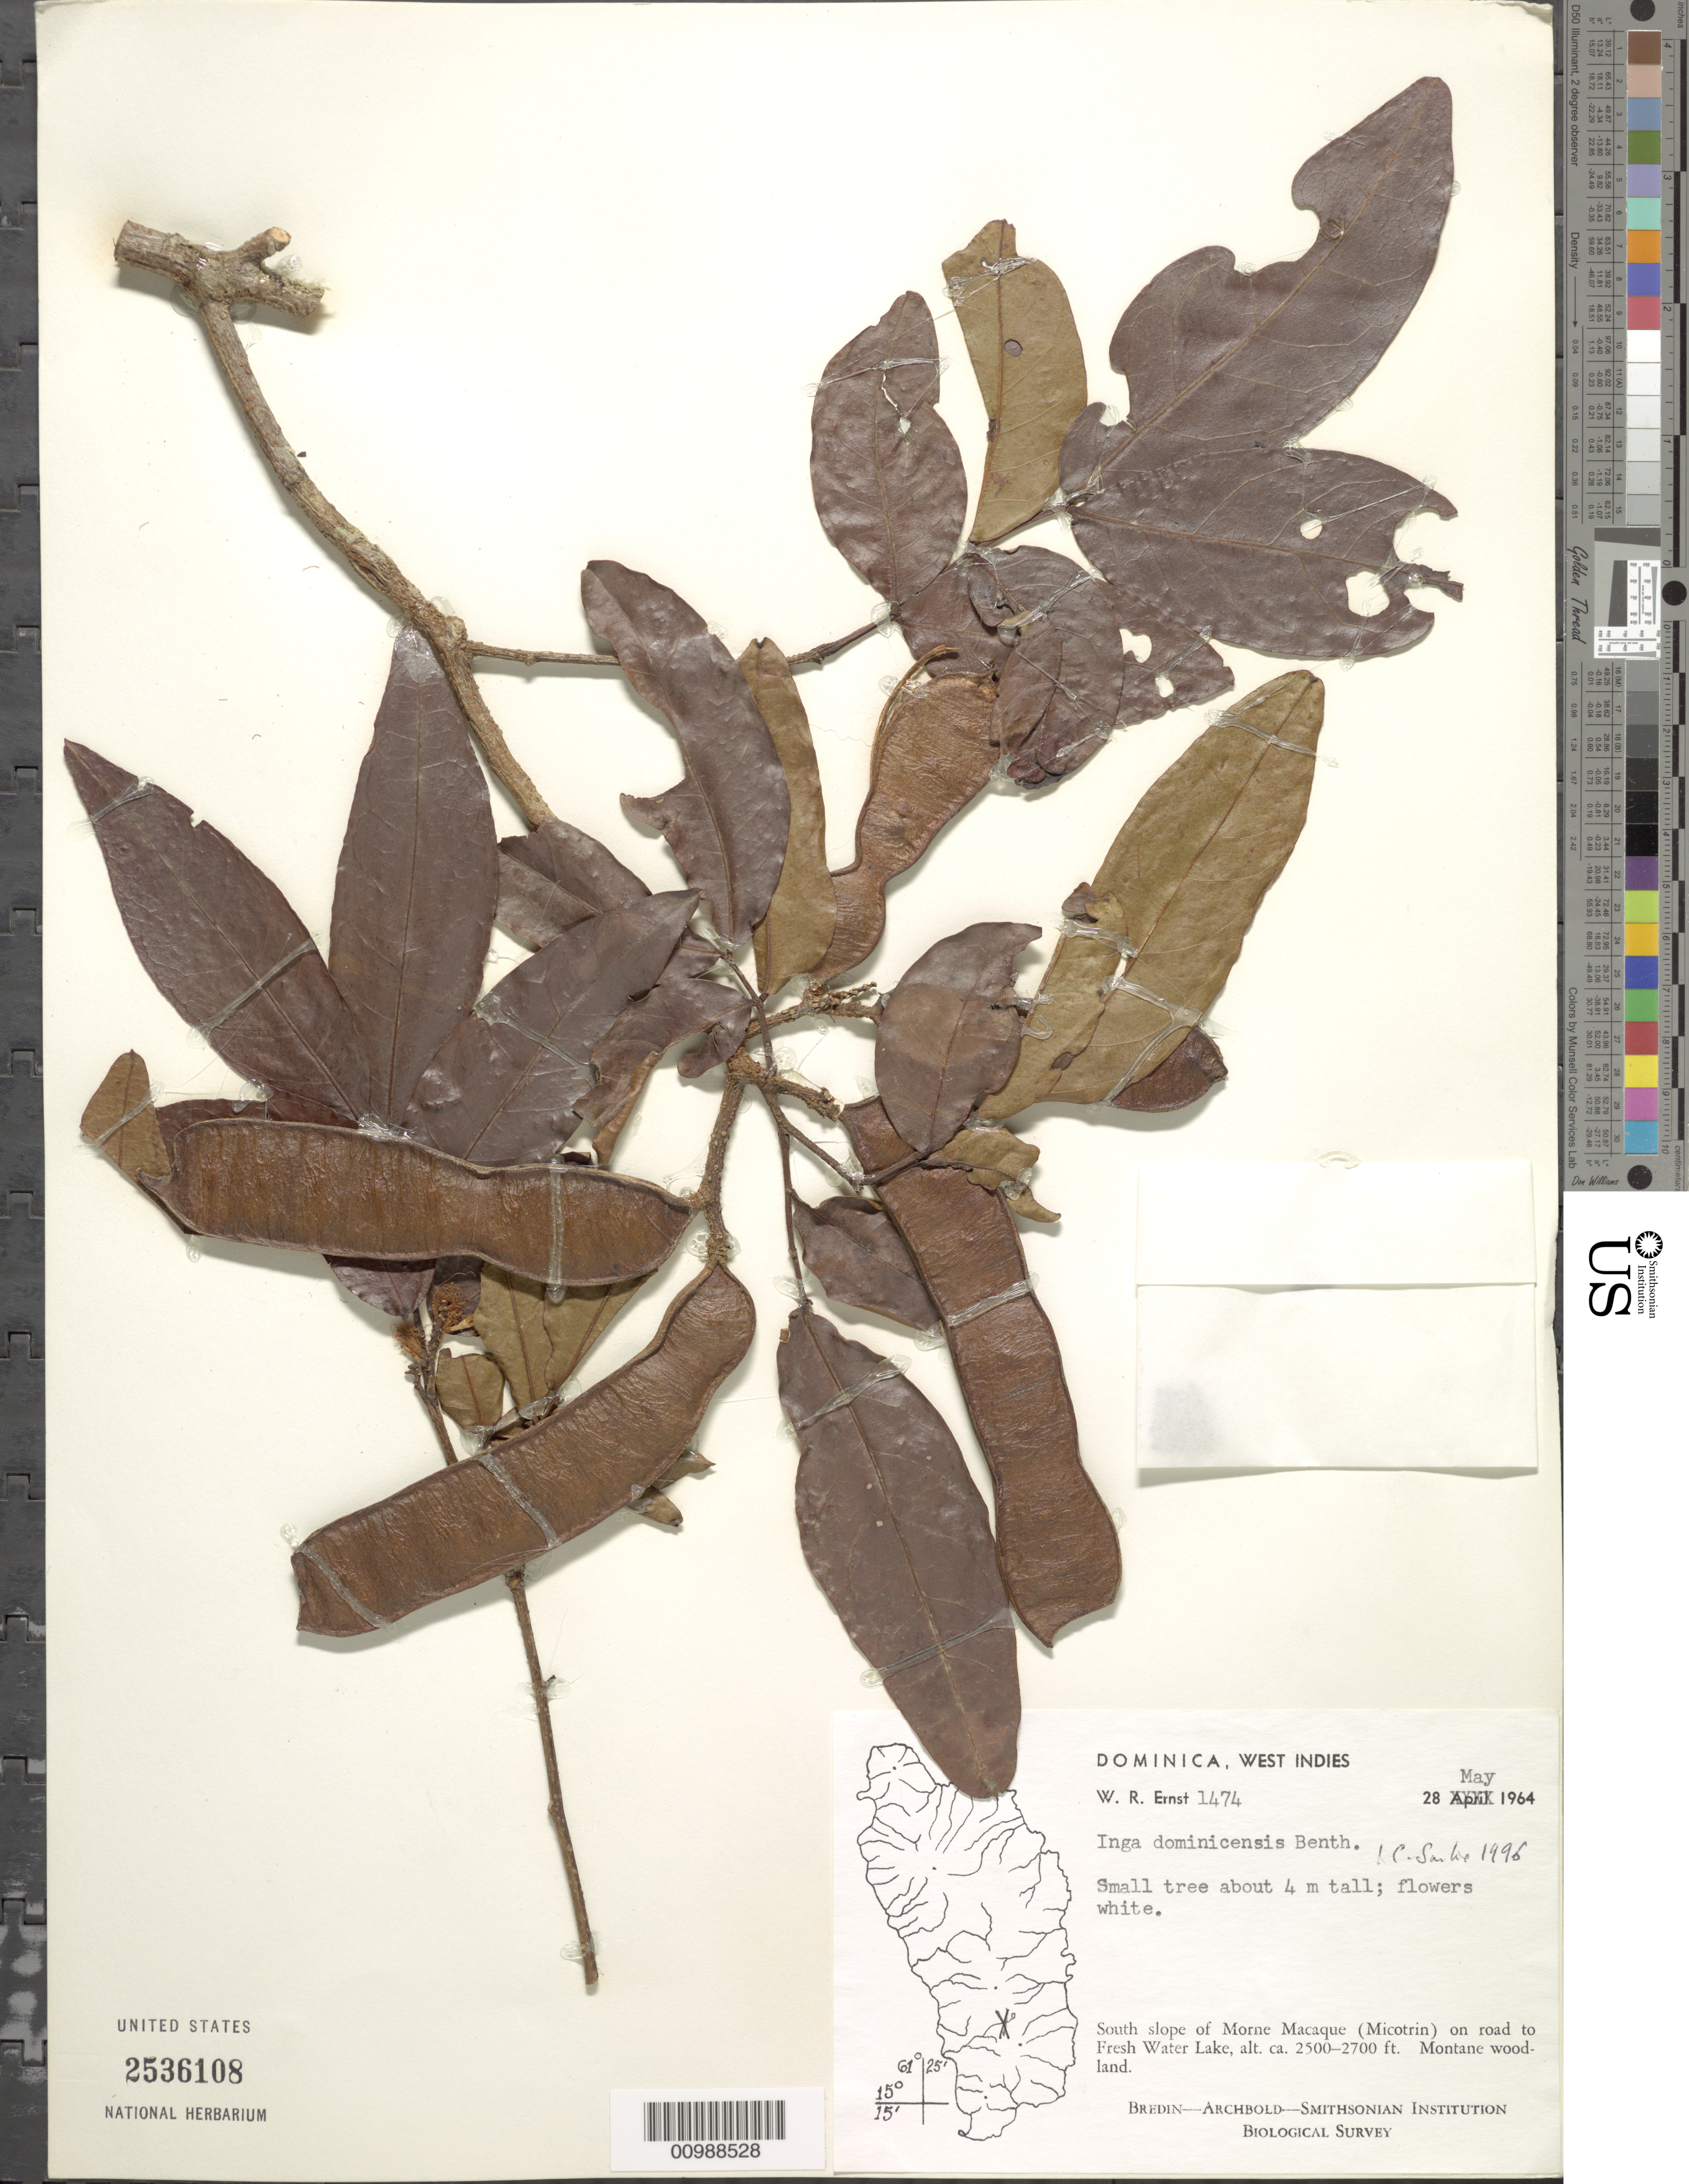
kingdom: Plantae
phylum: Tracheophyta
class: Magnoliopsida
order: Fabales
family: Fabaceae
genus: Inga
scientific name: Inga dominicensis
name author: Benth.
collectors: W. R. Ernst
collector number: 1474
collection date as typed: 28 May 1964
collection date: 1964-05-28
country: Dominica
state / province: St. George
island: Dominica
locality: S. slope of Morne Macaque (Micotrin) on road to Fresh Water Lake.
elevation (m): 762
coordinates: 0 N, 0 E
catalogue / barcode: US 2536108